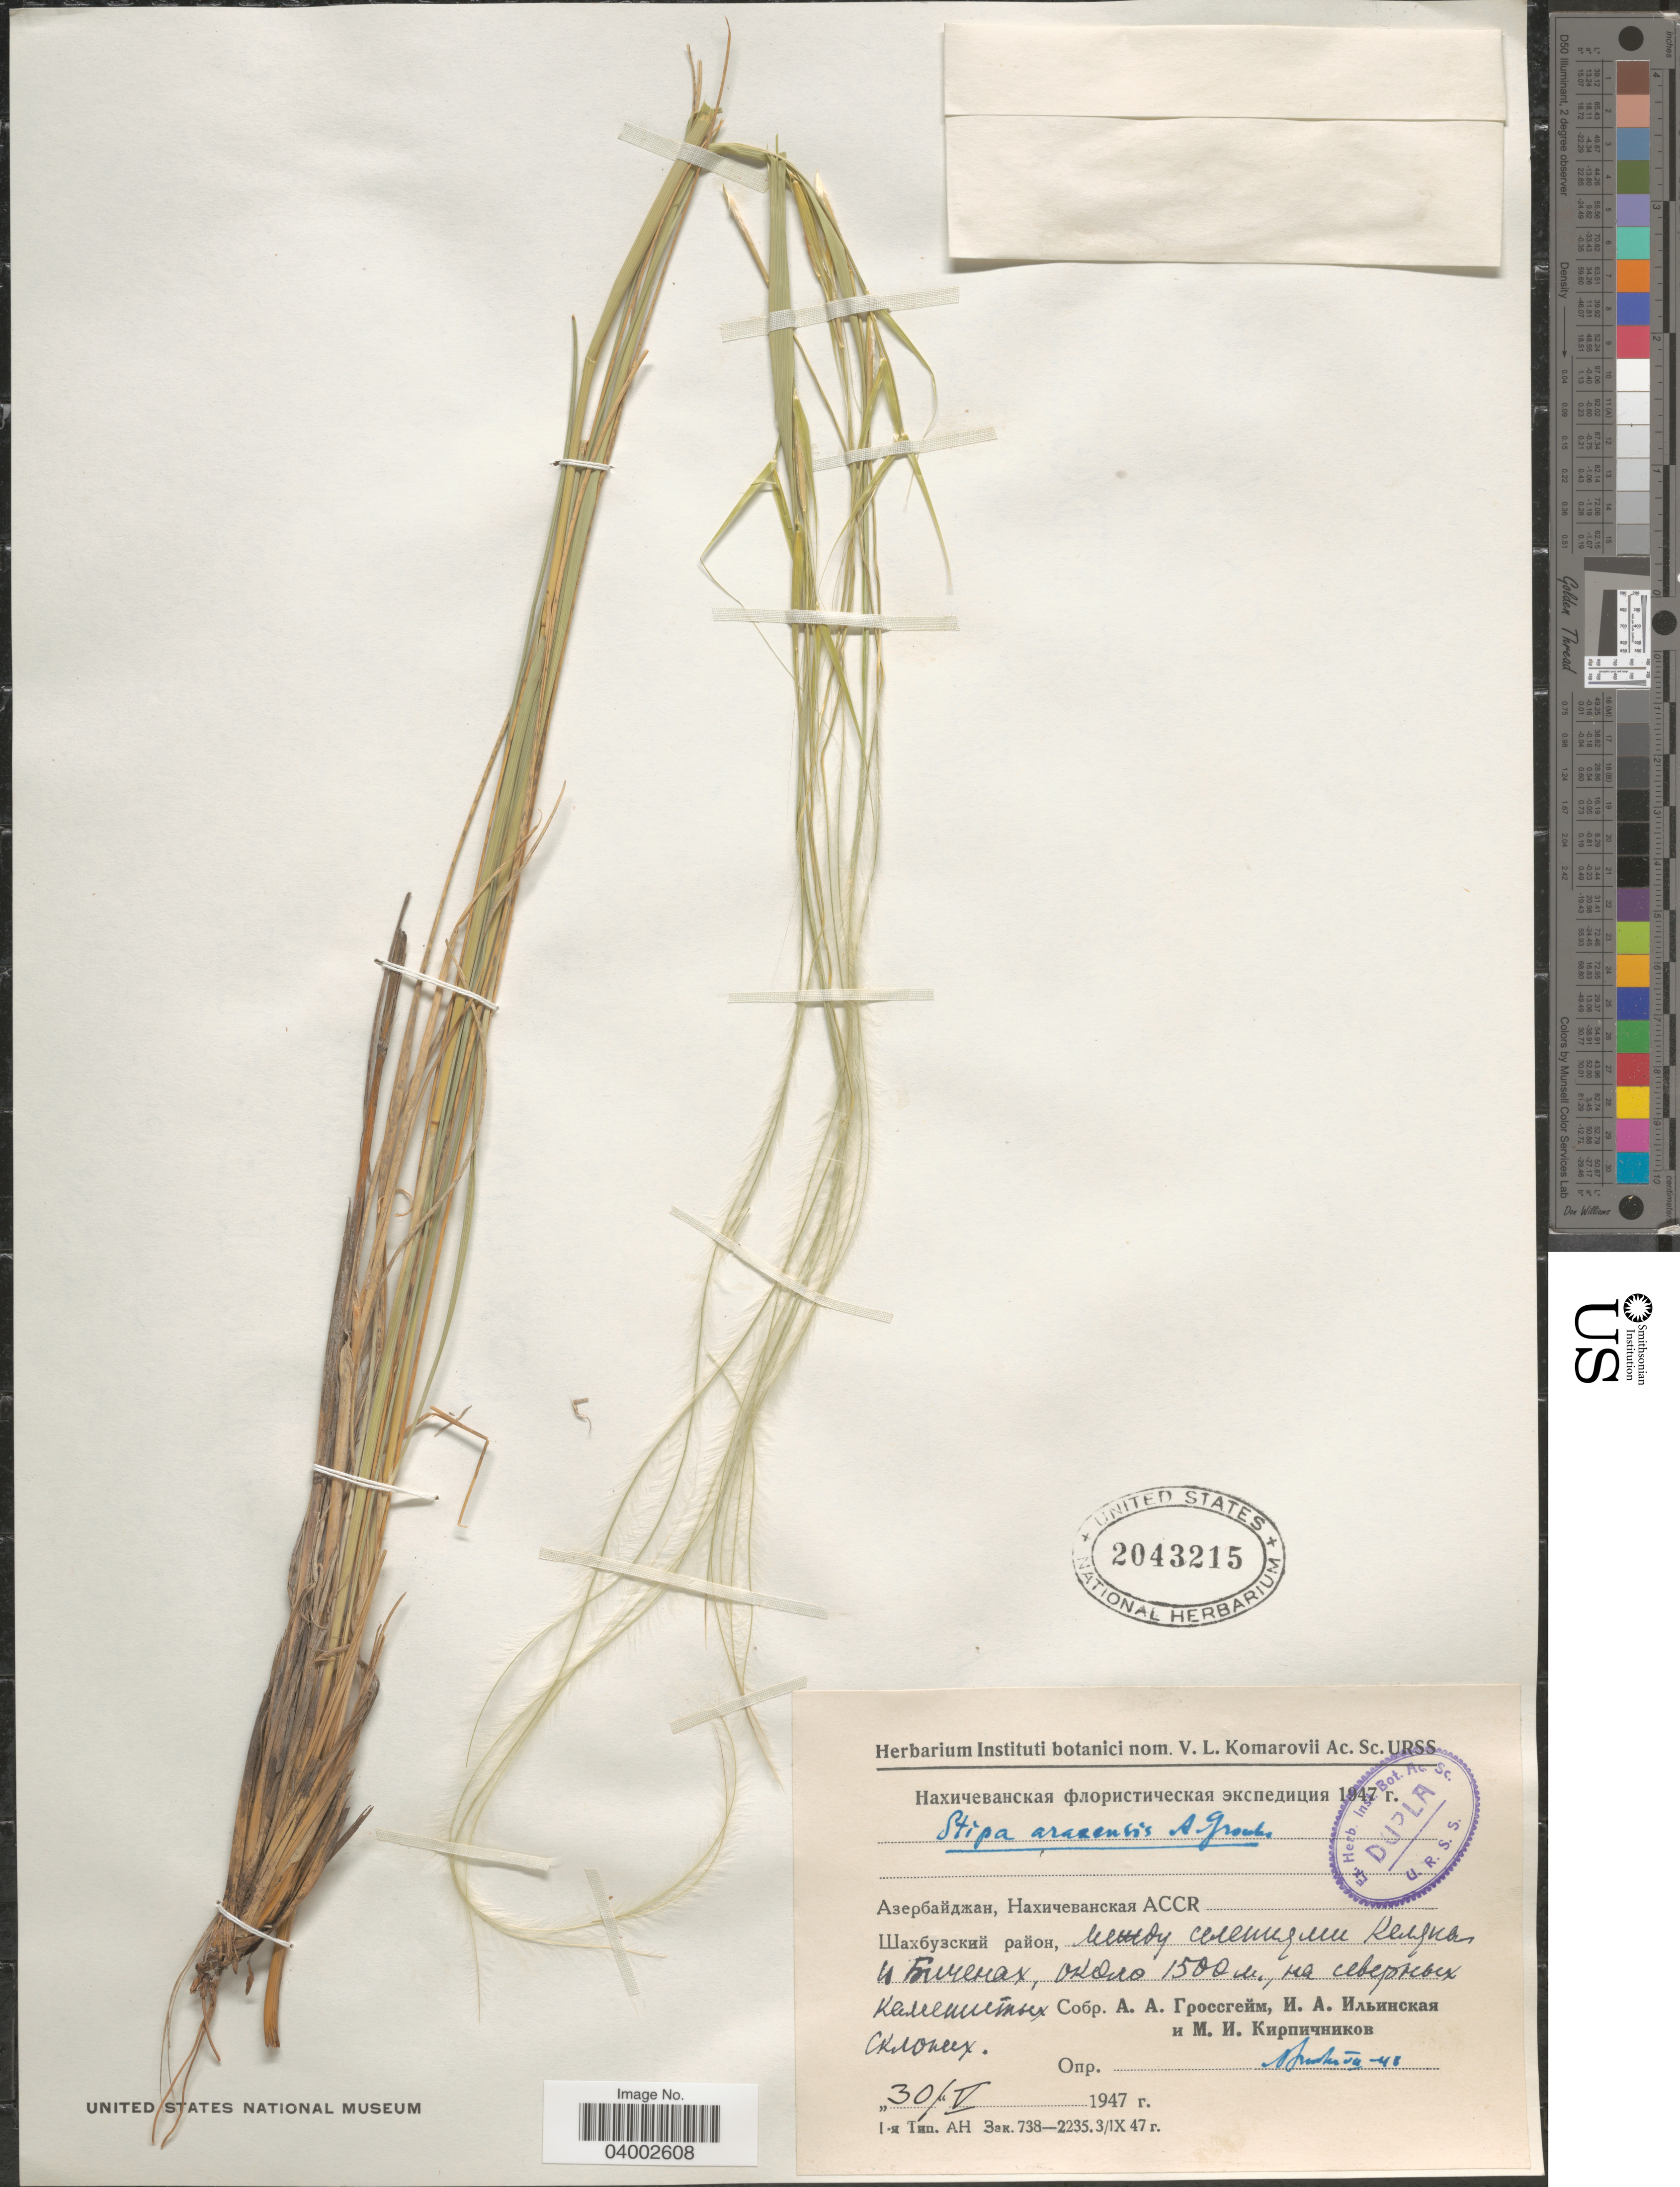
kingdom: Plantae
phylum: Tracheophyta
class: Liliopsida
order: Poales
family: Poaceae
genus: Stipa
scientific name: Stipa araxensis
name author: Grossh.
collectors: A. Grossgeim, I. Ilinskaya & M. Kirpichnikov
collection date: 1947-05-30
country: Azerbaijan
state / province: Nakhchivan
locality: Shakhbuz District, between Kolani and Bichenek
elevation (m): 1500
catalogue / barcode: US 2043215